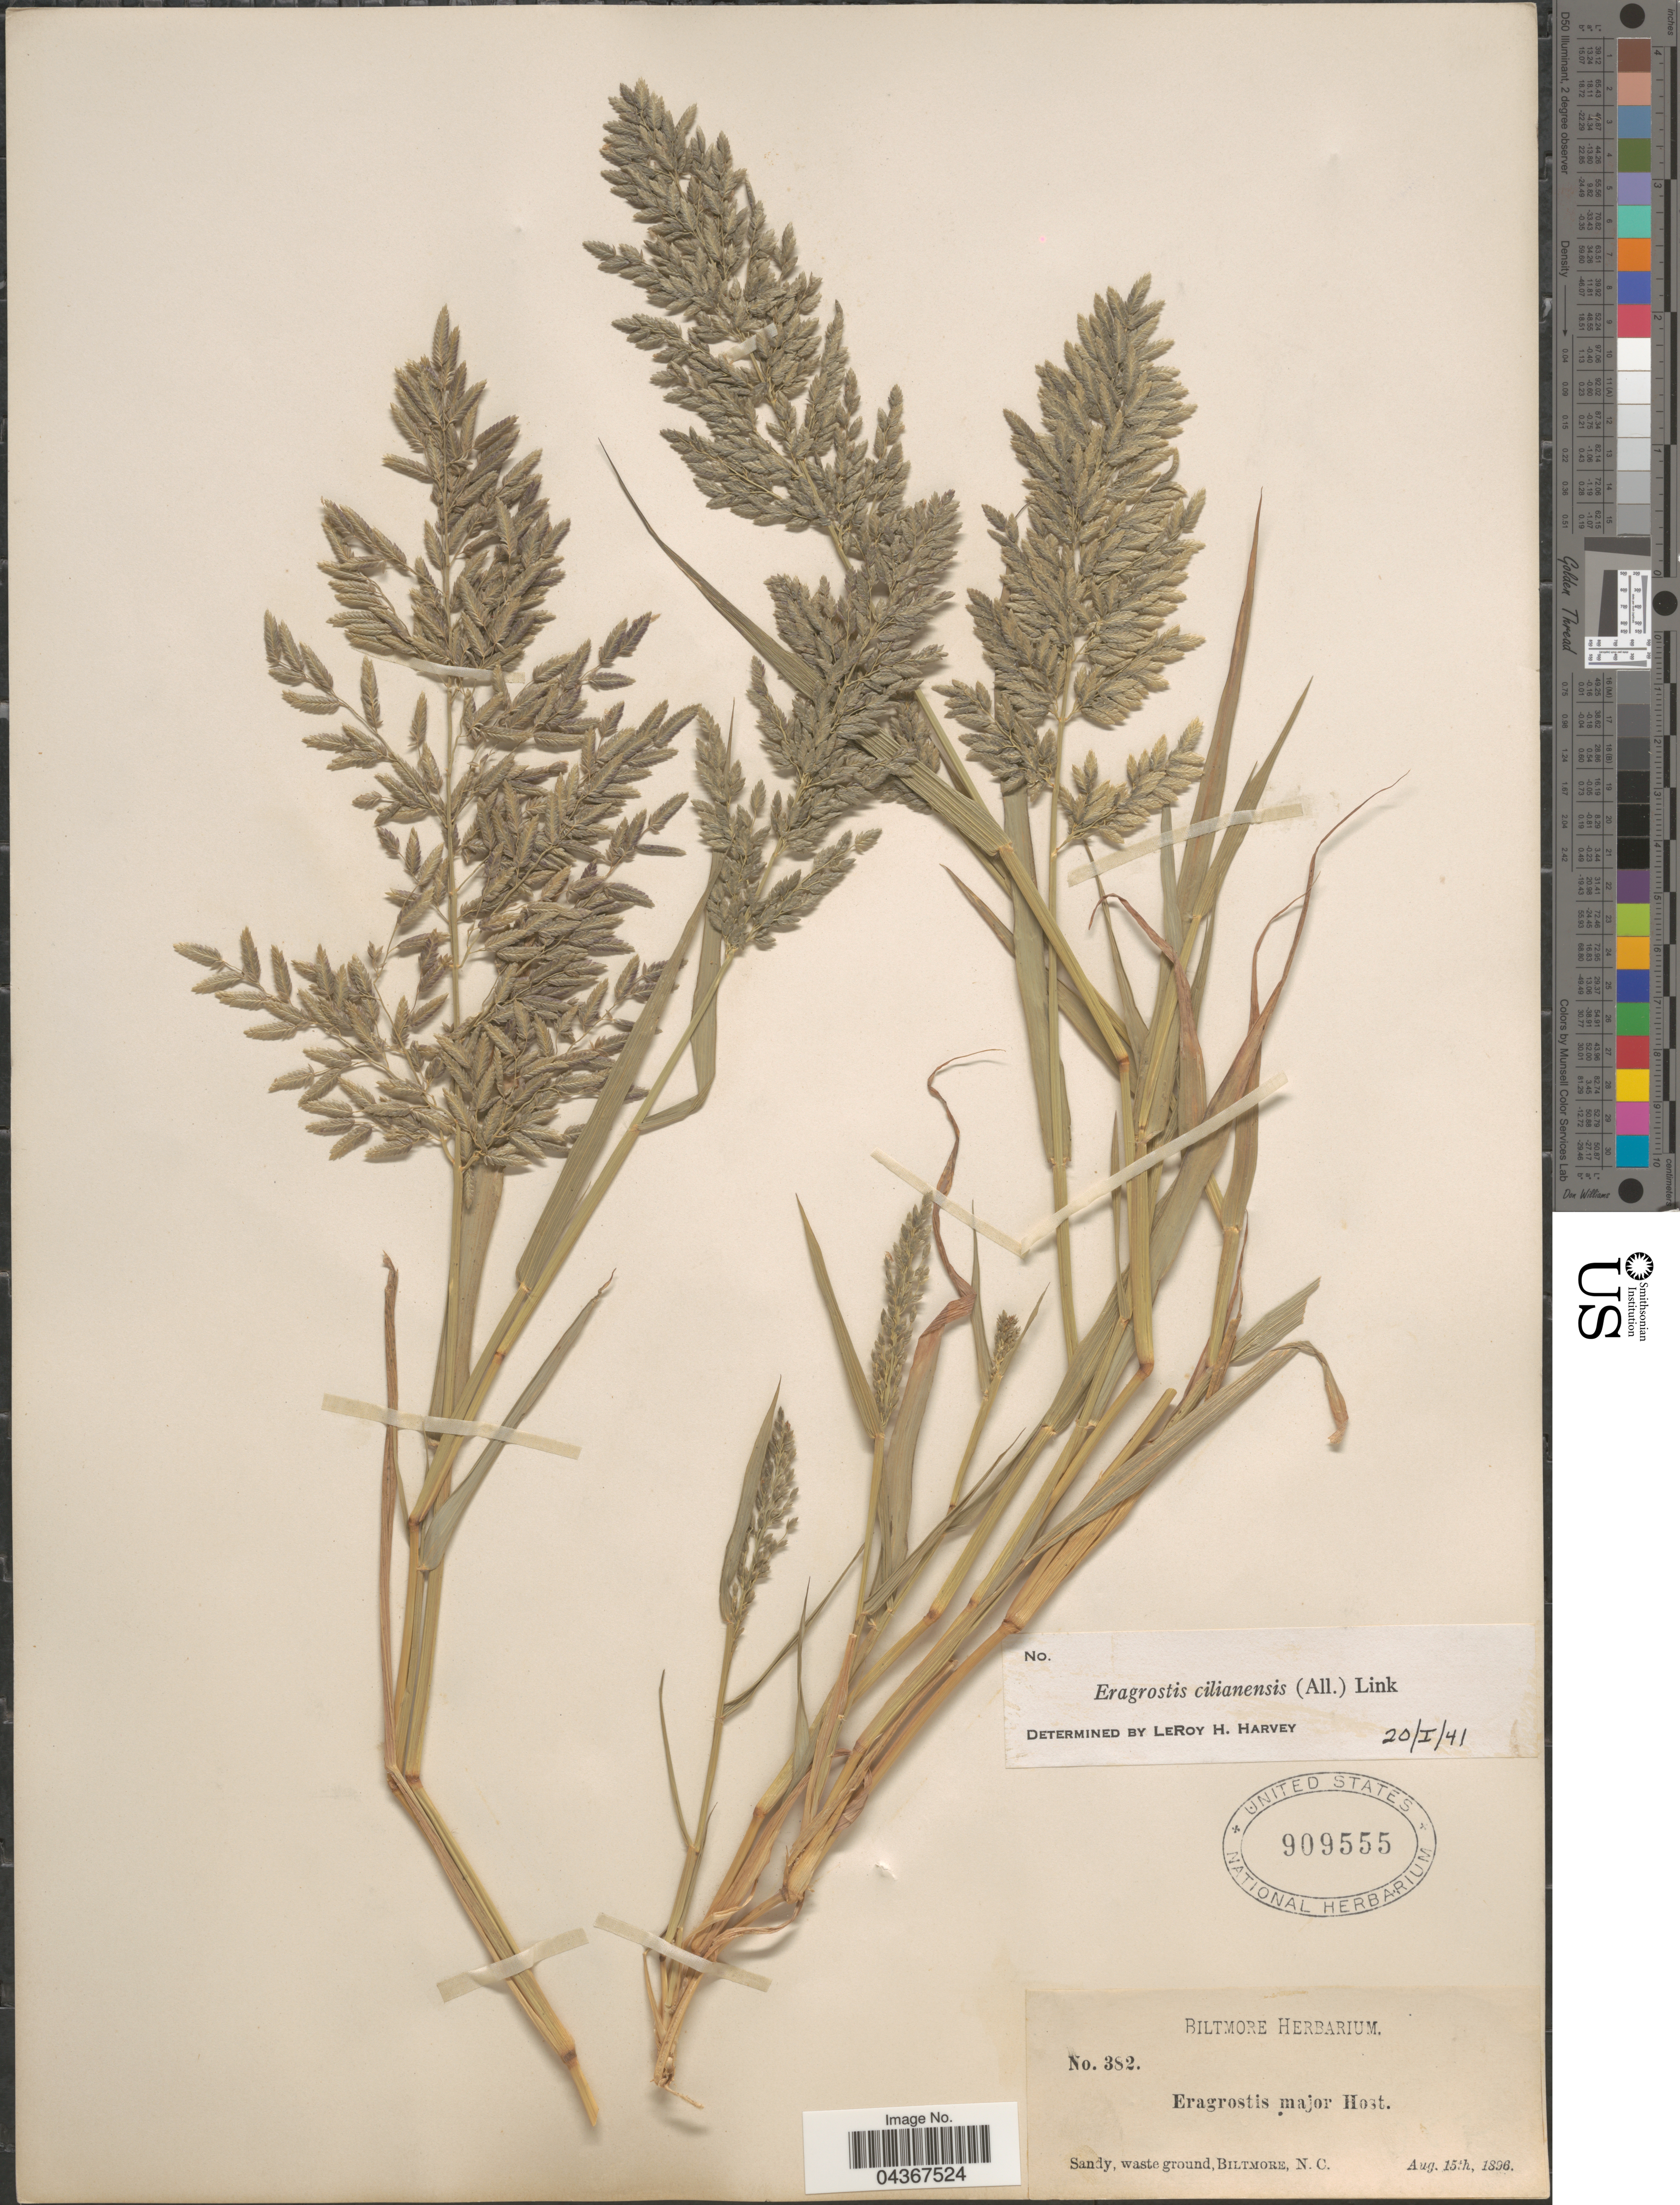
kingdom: Plantae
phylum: Tracheophyta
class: Liliopsida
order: Poales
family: Poaceae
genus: Eragrostis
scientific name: Eragrostis cilianensis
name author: (Bellardi) Vignolo ex Janch.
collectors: ex herb. Biltmore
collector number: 382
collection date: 1896-08-15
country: United States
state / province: North Carolina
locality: Biltmore.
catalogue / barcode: US 909555